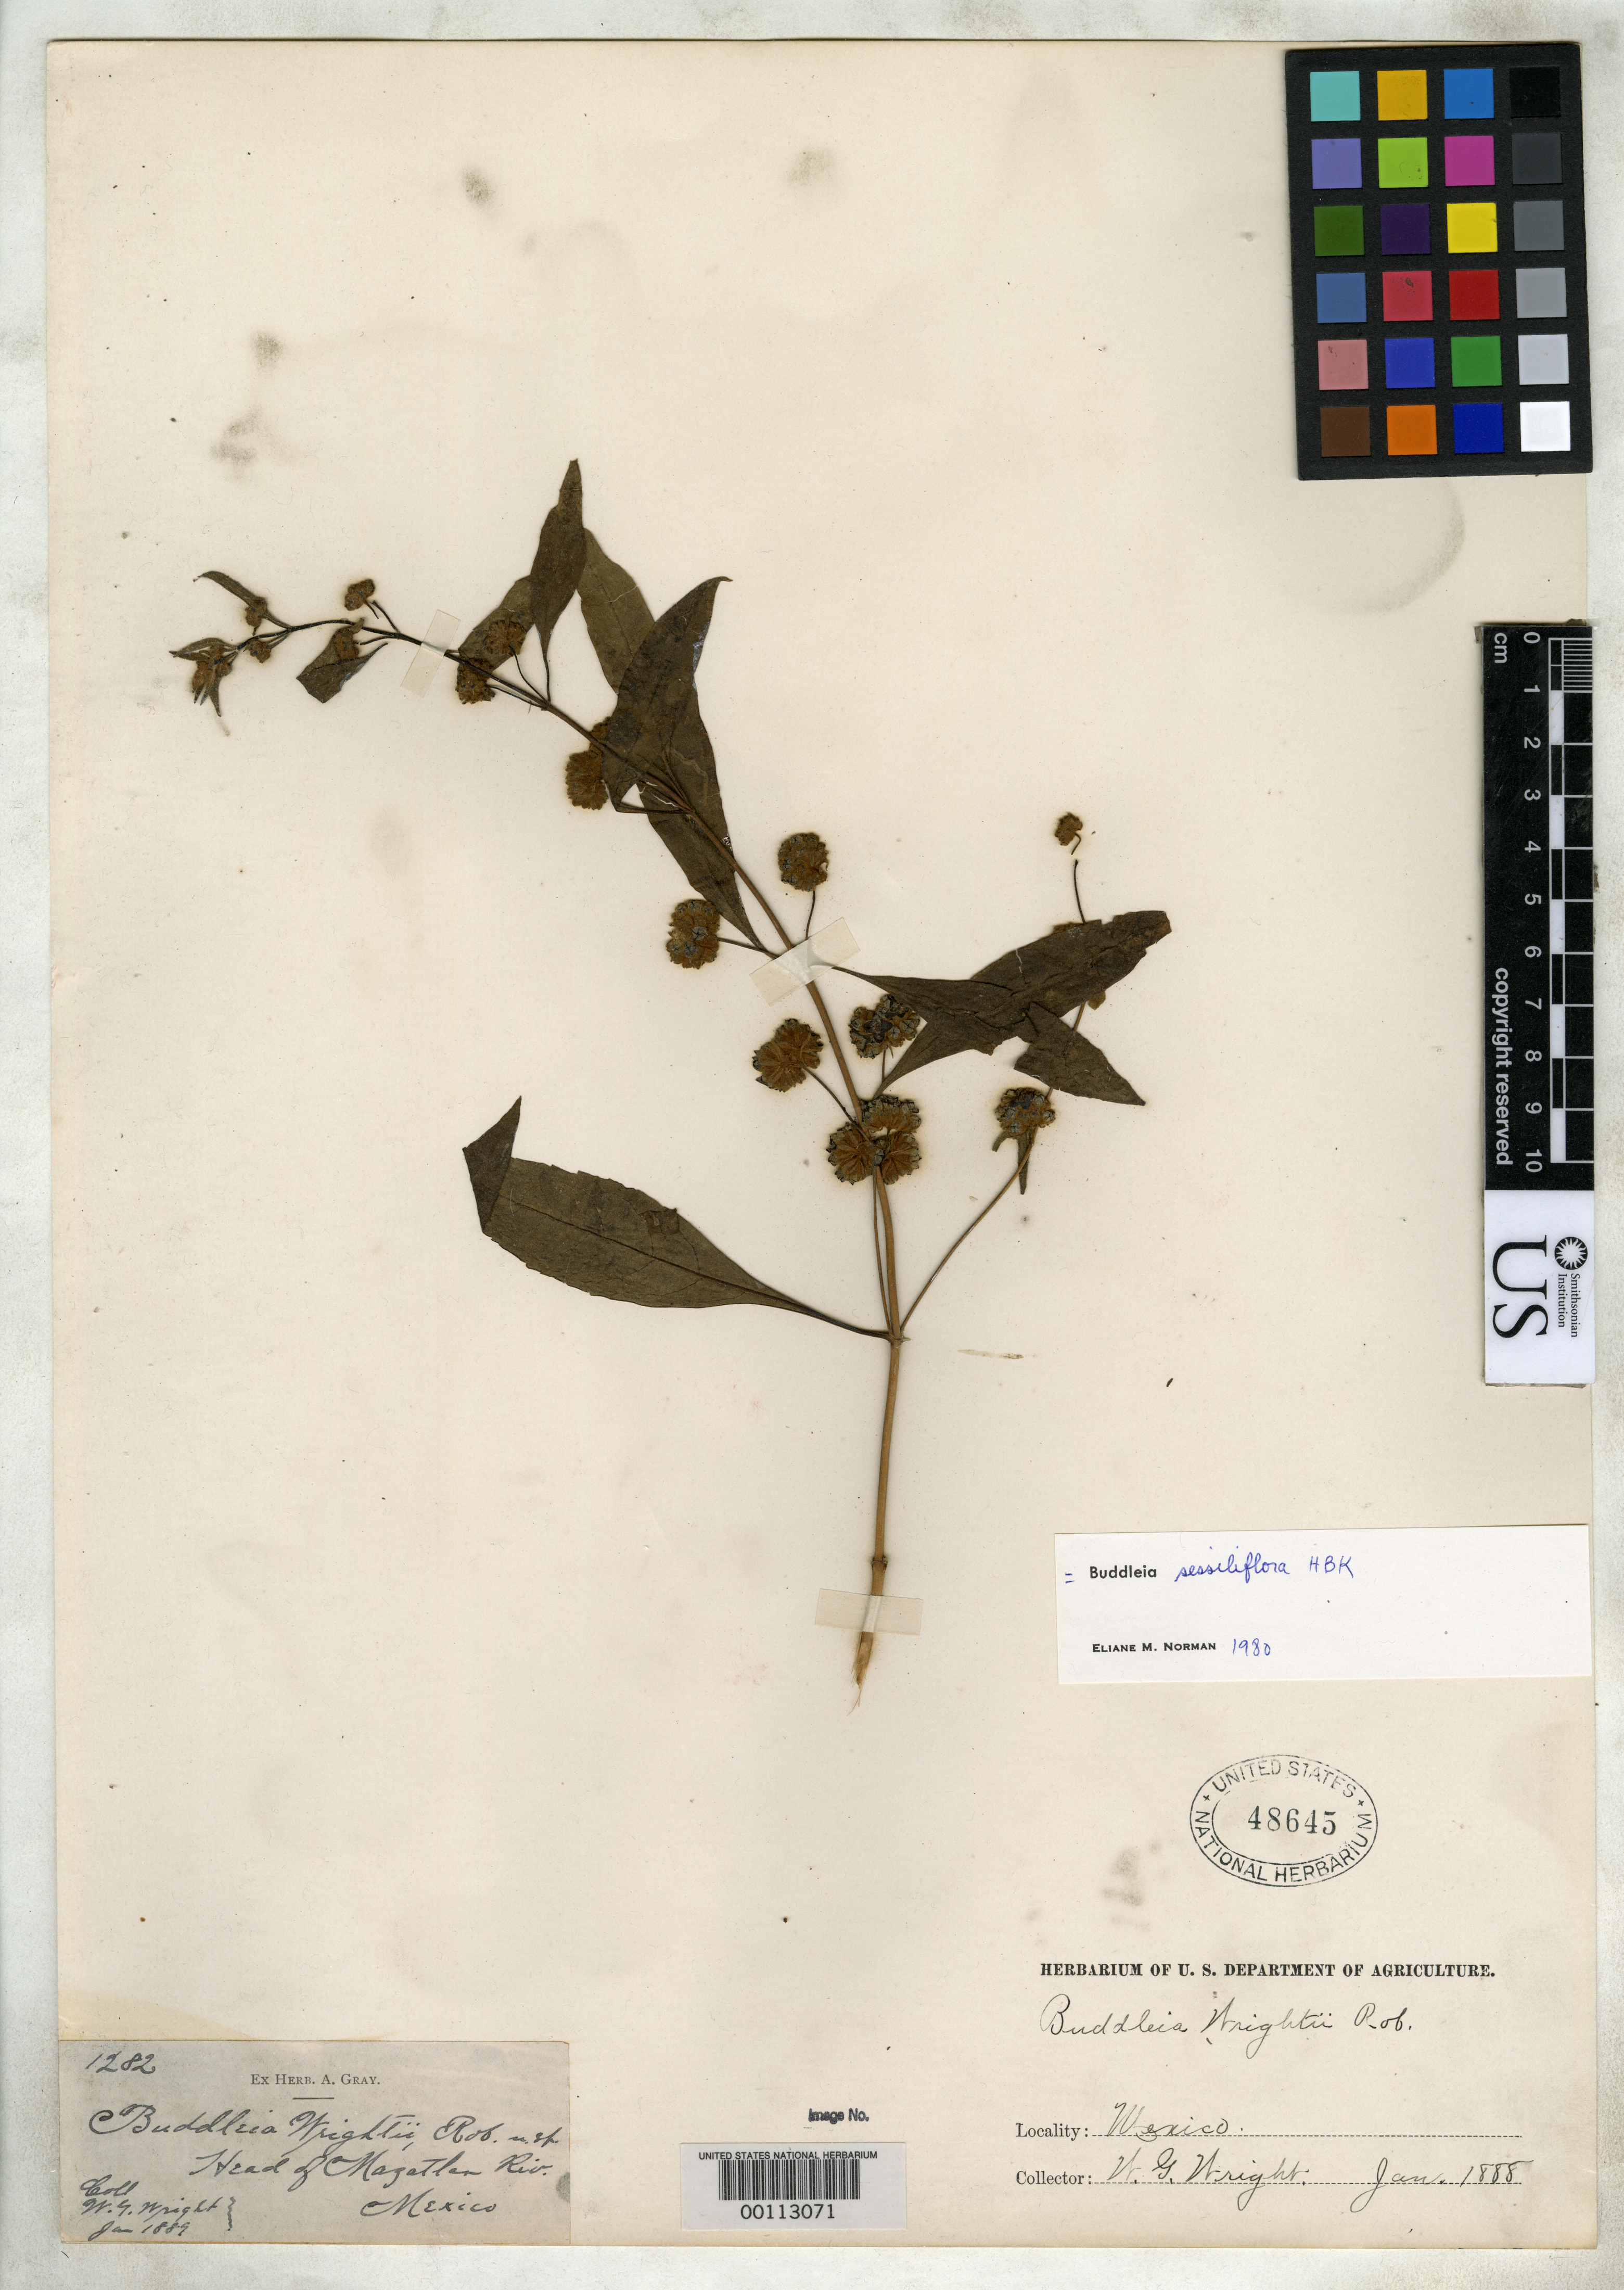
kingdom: Plantae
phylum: Tracheophyta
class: Magnoliopsida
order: Lamiales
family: Scrophulariaceae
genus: Buddleja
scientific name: Buddleja wrightii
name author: B.L. Rob.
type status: Type Collection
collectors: W. G. Wright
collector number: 1282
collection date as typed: Jan 1889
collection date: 1889-01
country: Mexico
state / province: Sinaloa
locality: Mazatlan River.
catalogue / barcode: US 48645